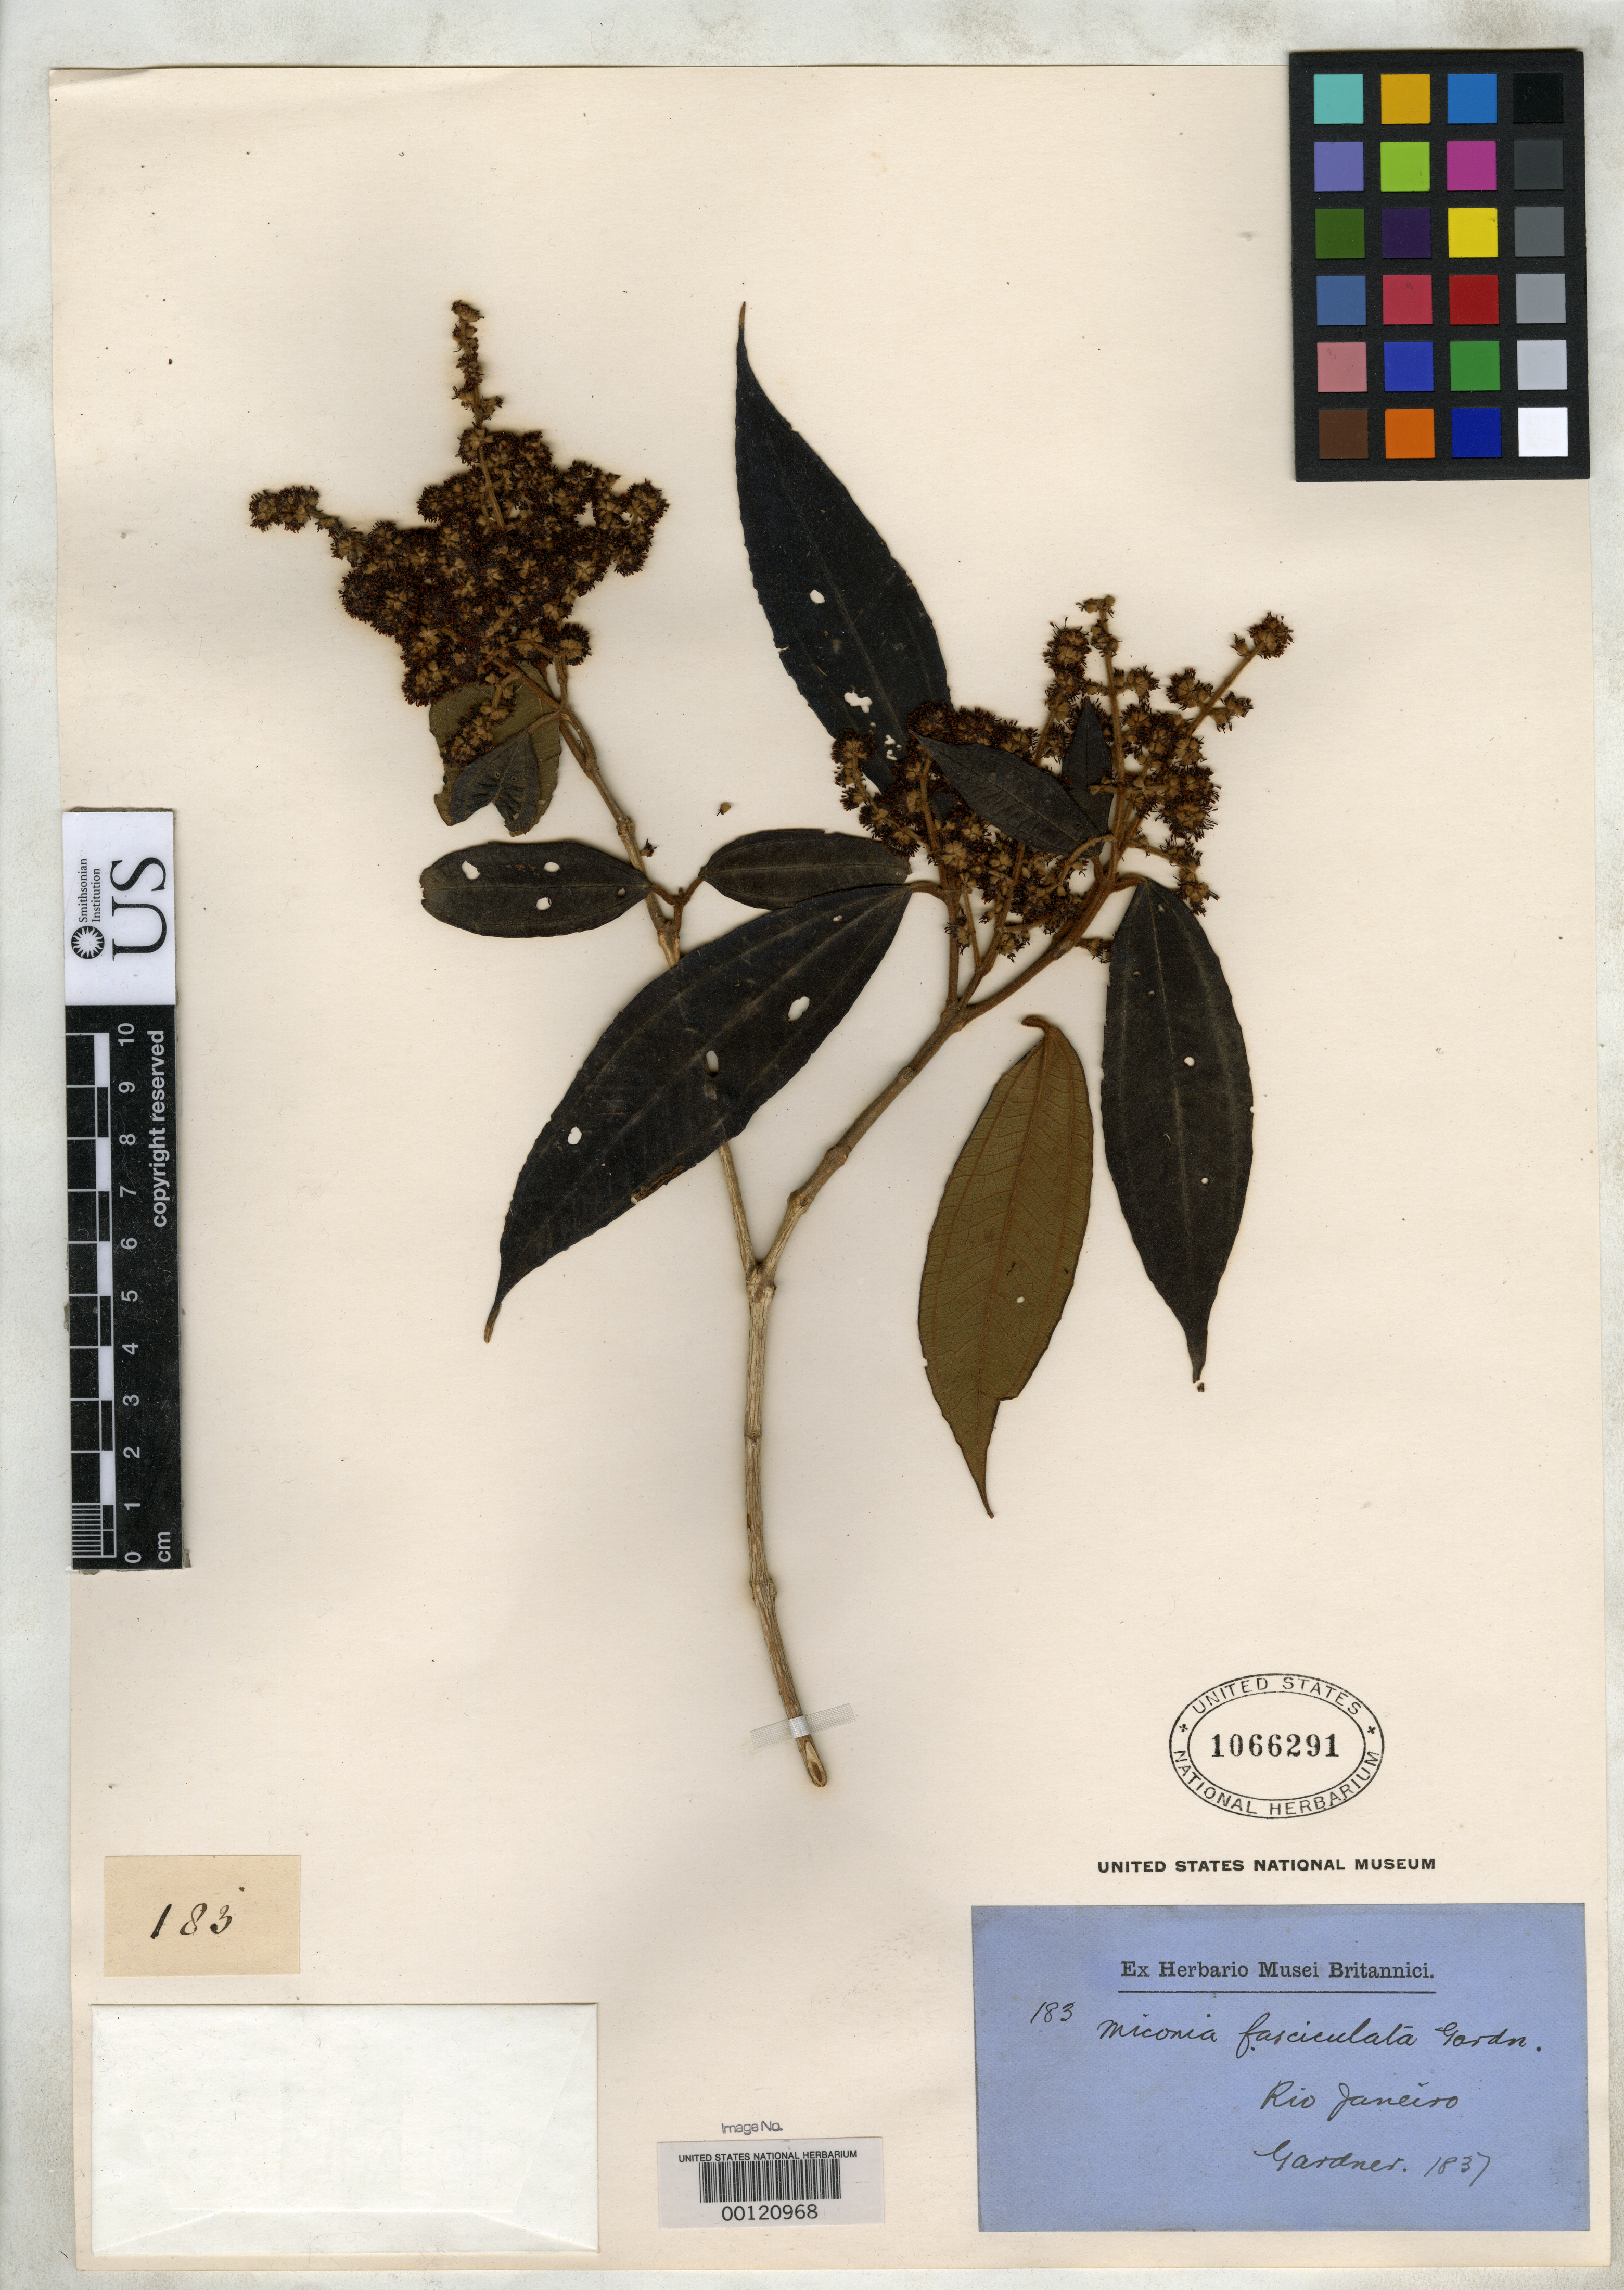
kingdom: Plantae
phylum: Tracheophyta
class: Magnoliopsida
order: Myrtales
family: Melastomataceae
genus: Miconia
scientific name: Miconia fasciculata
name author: Gardner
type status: Isotype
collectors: G. Gardner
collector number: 183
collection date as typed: Oct 1837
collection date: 1837-10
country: Brazil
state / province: Rio de Janeiro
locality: Corcovado.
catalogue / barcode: US 1066291